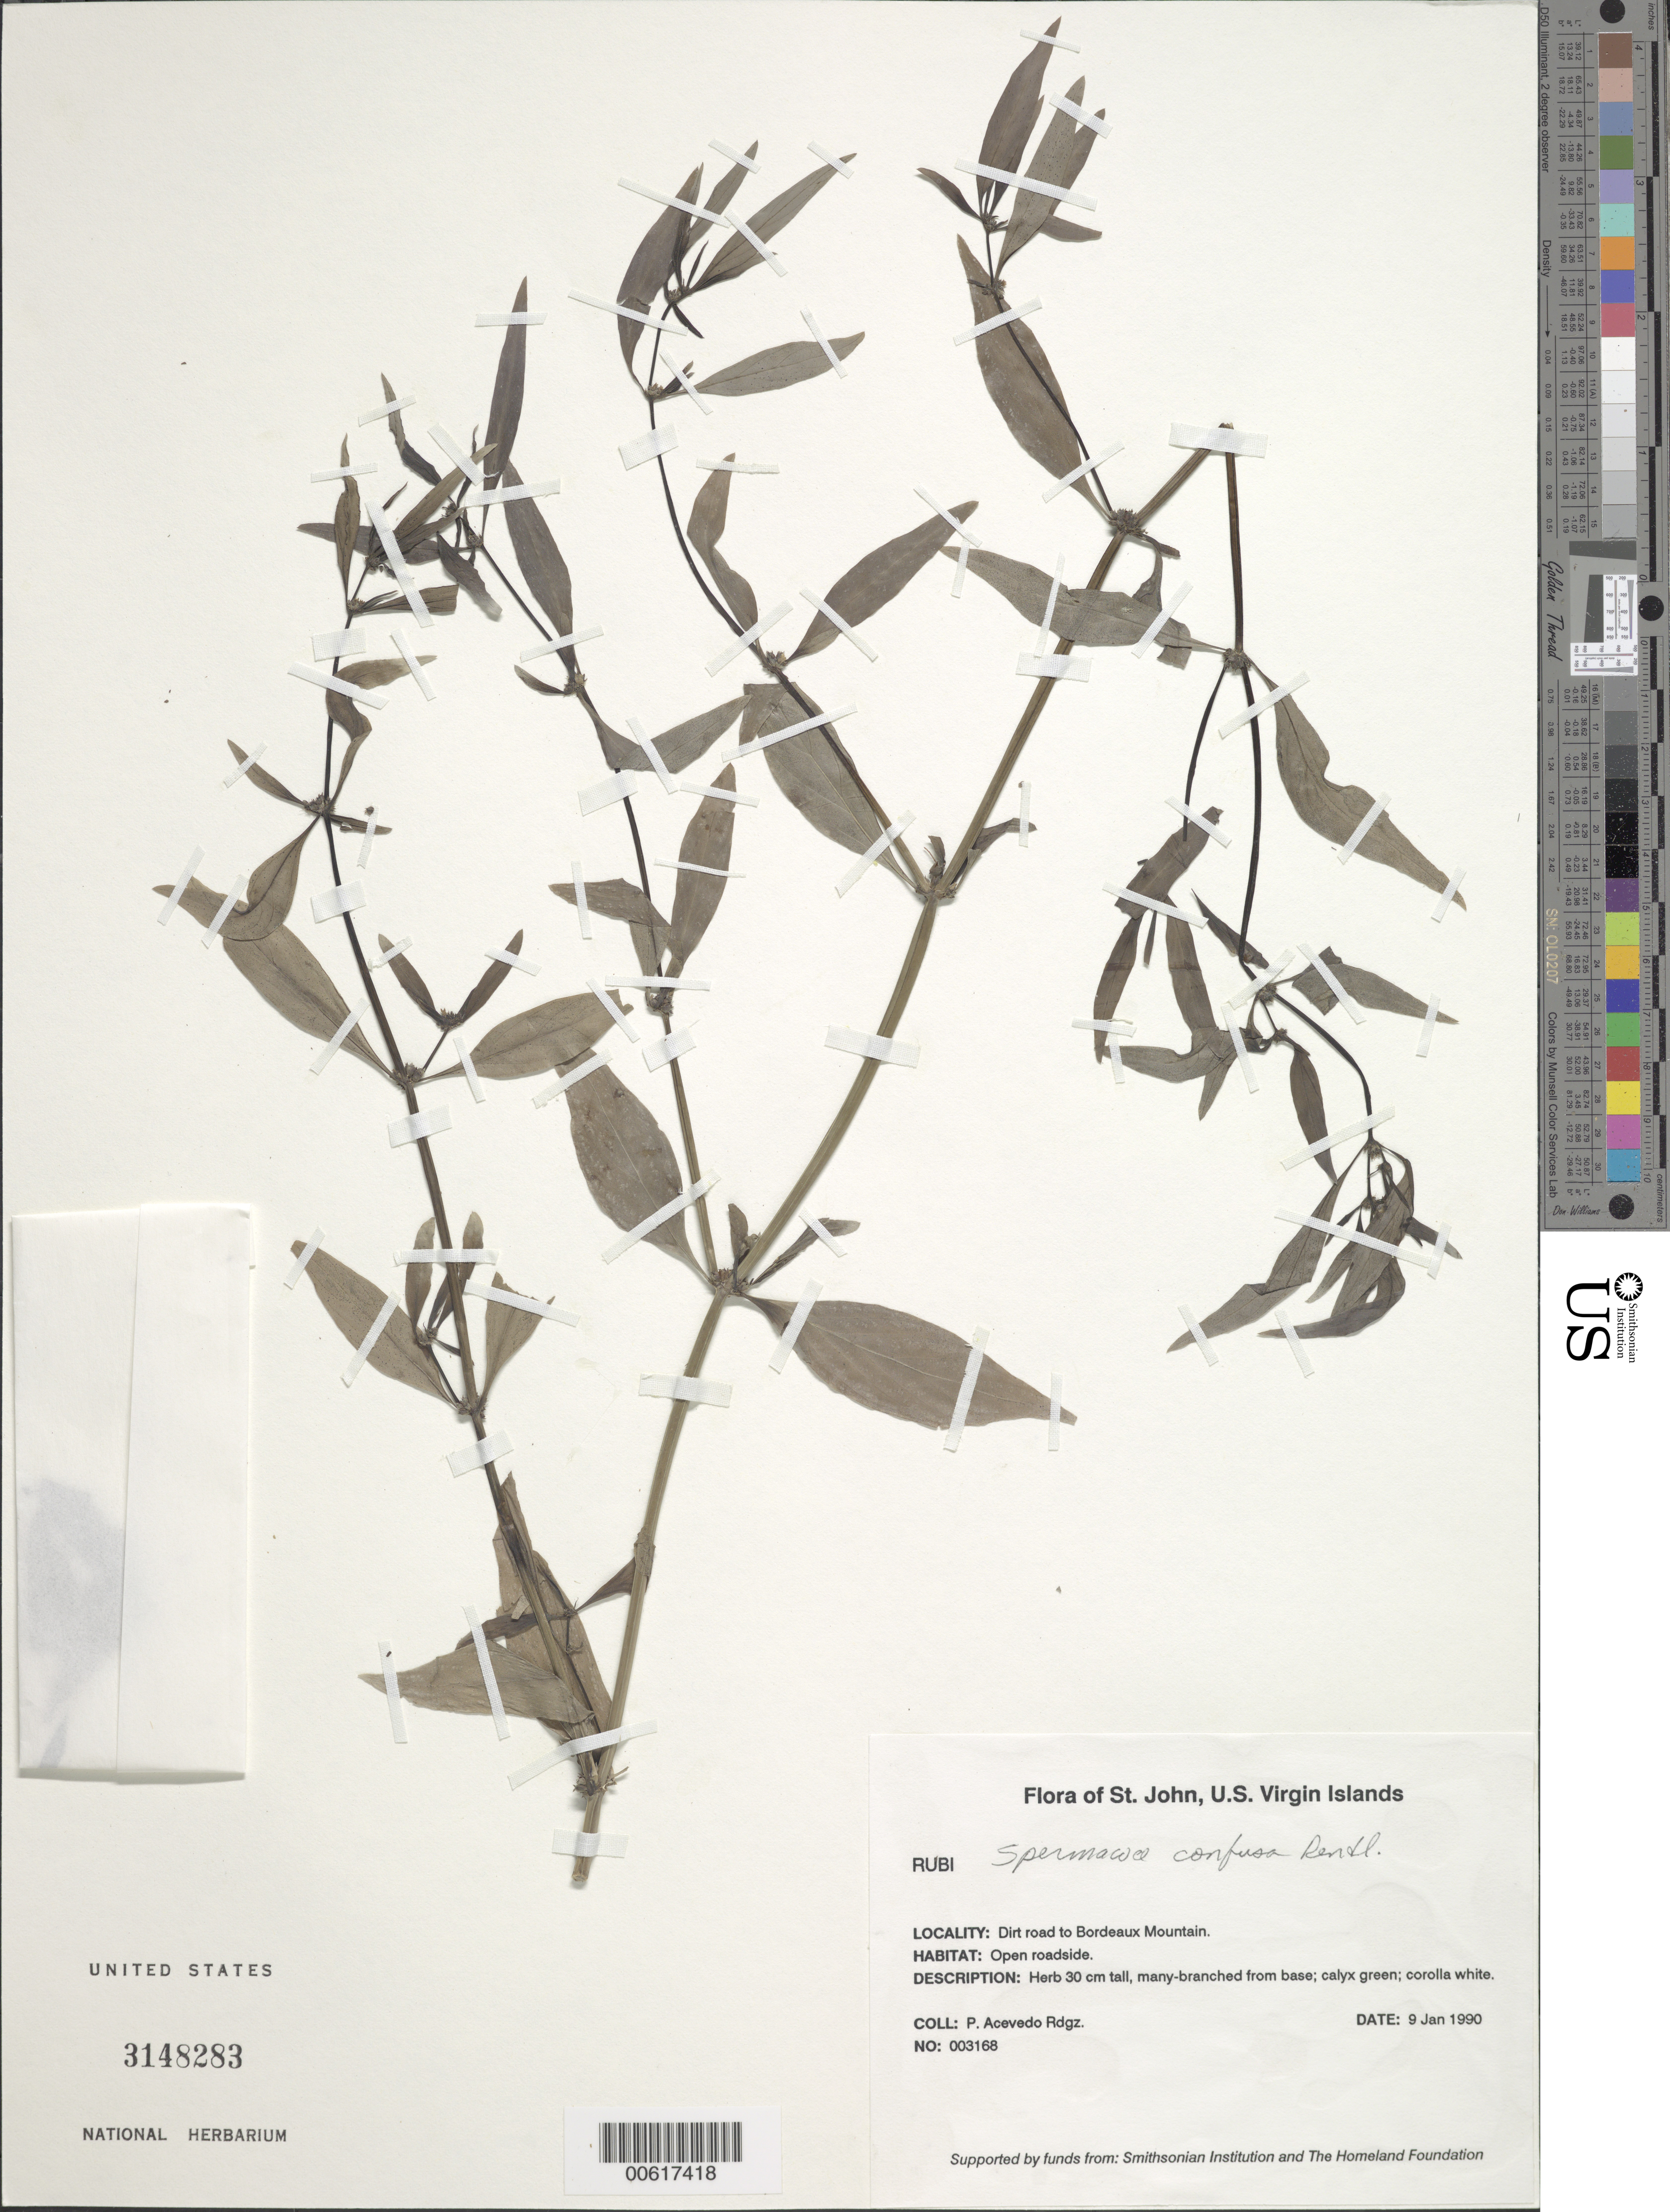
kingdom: Plantae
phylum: Tracheophyta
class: Magnoliopsida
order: Gentianales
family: Rubiaceae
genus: Spermacoce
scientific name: Spermacoce confusa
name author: Rendle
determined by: Taylor, Charlotte M.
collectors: P. Acevedo-Rodr.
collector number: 3168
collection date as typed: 09 Jan 1990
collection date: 1990-01-09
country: U.S. Virgin Islands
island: St. John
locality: Coral Bay Quarter; dirt road to Bordeaux Mountain.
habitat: Open roadside.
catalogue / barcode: US 3148283